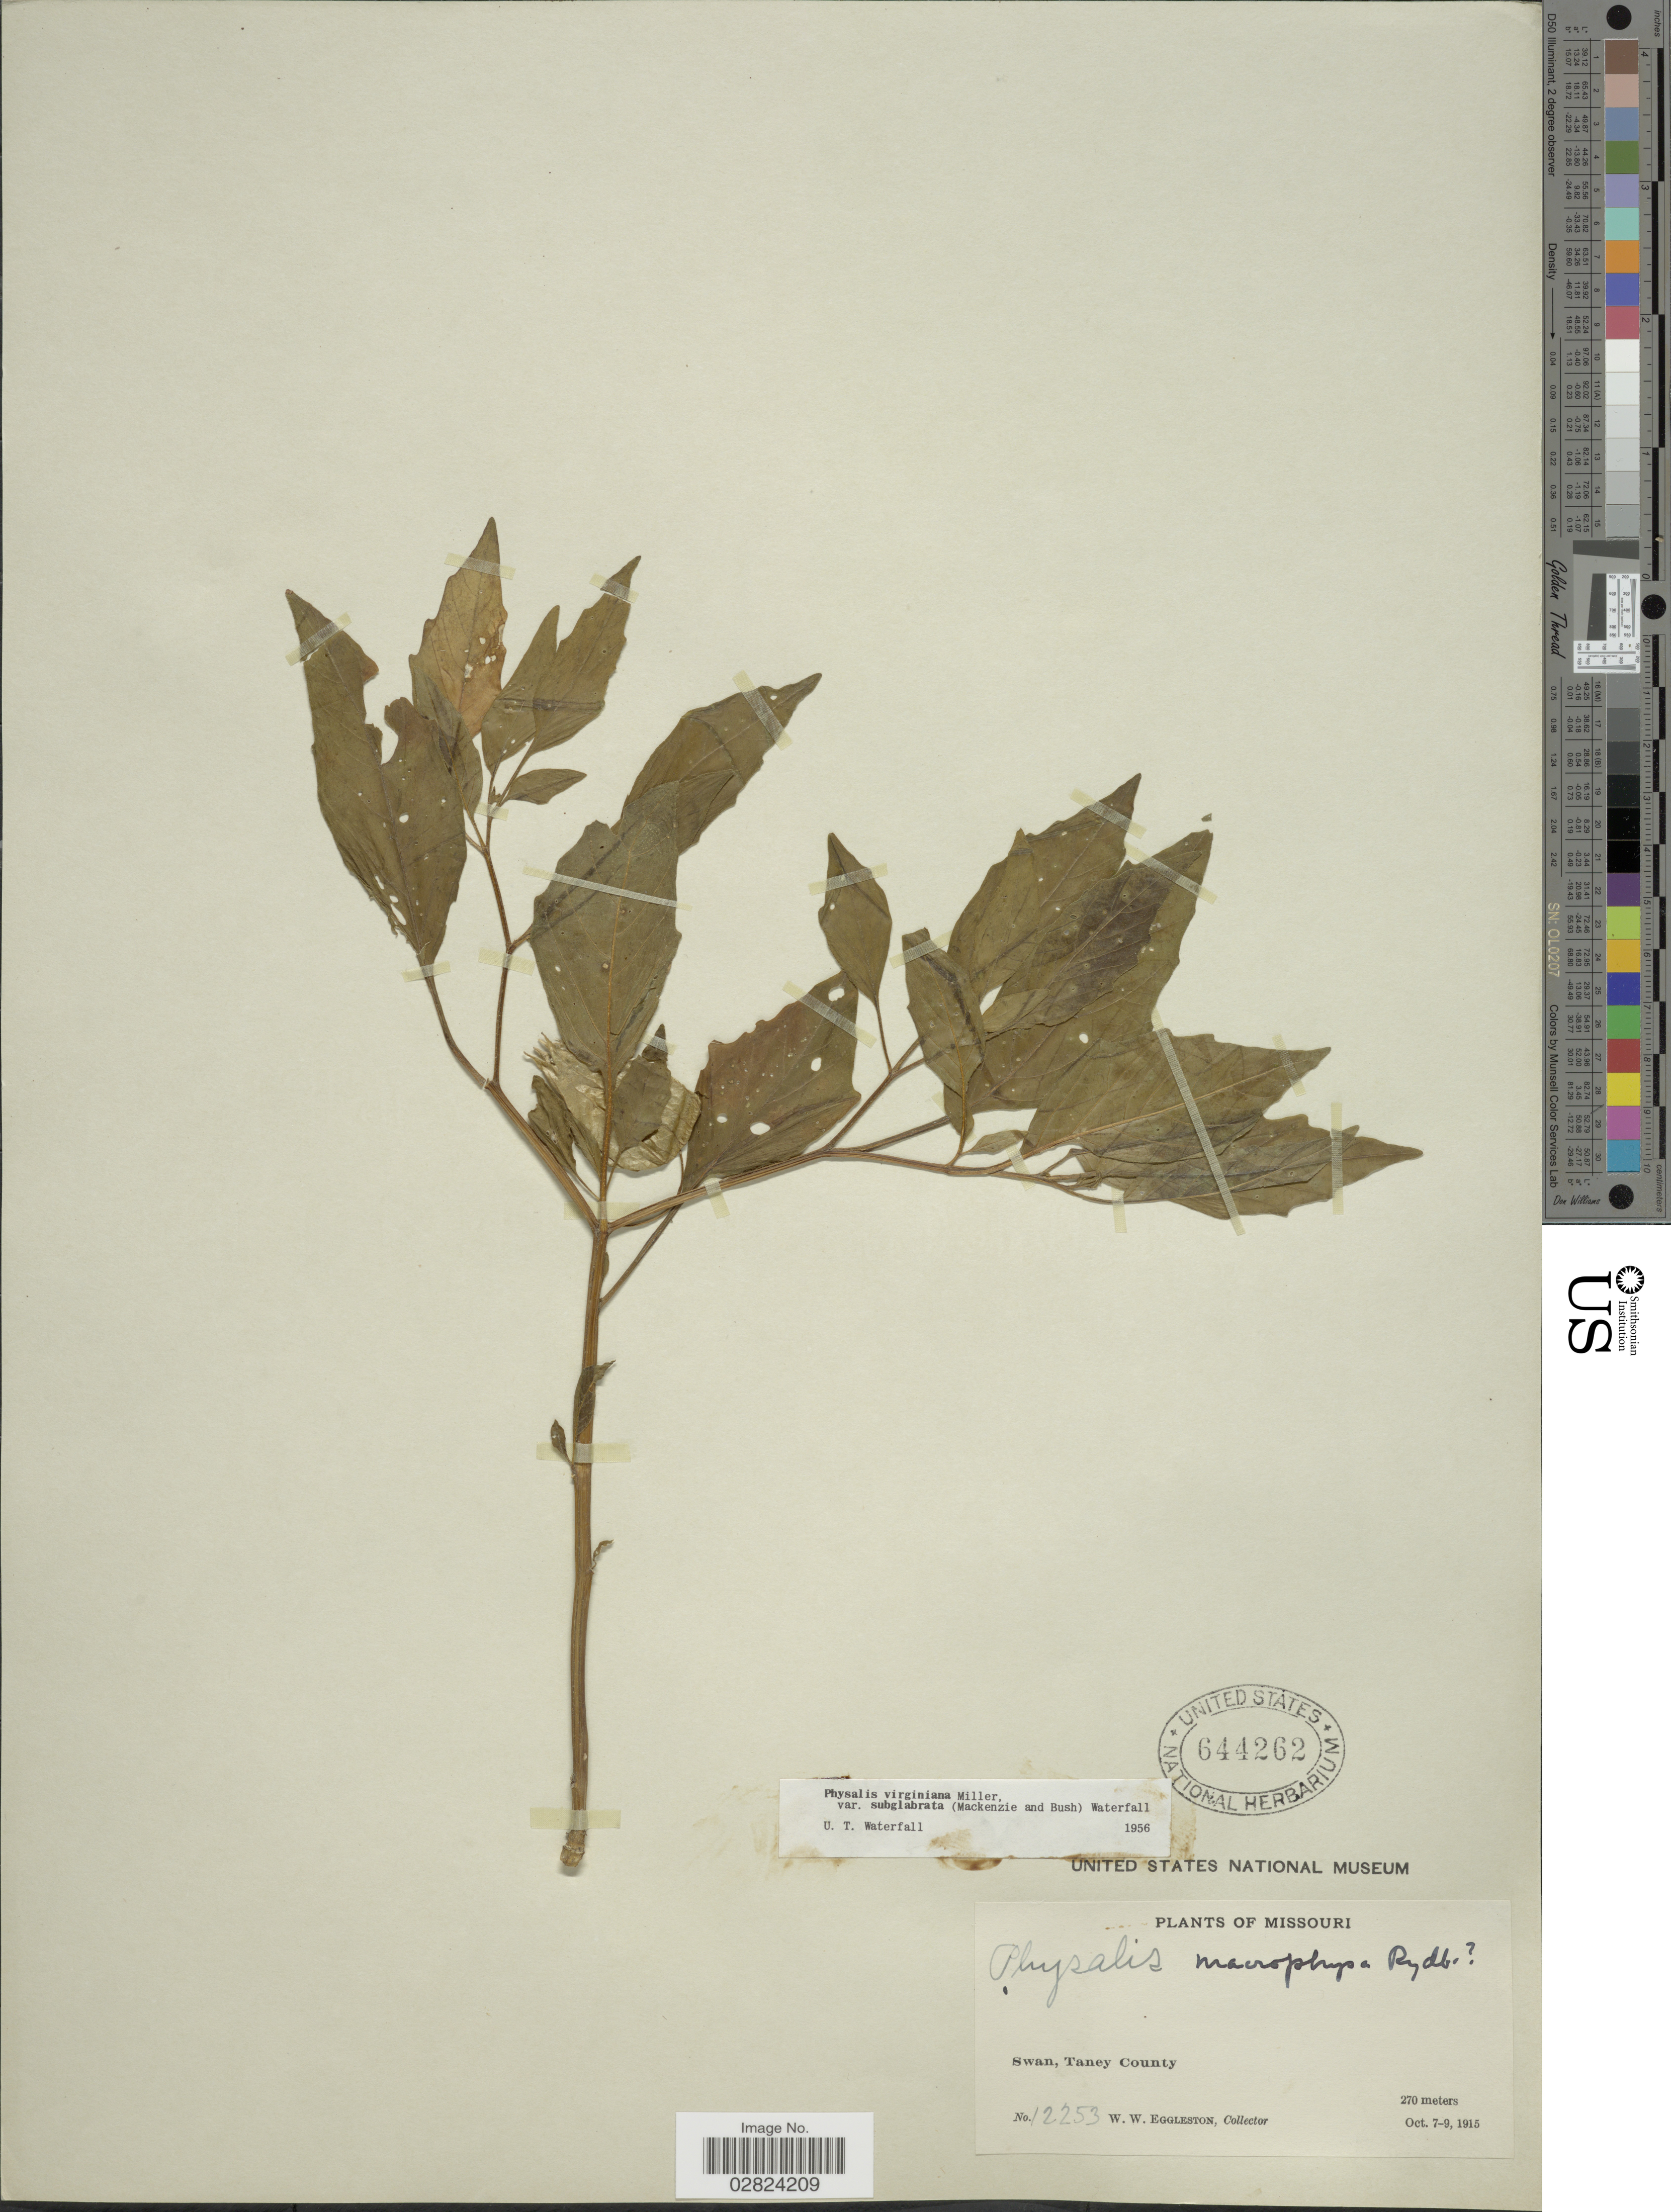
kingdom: Plantae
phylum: Tracheophyta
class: Magnoliopsida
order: Solanales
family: Solanaceae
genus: Physalis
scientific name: Physalis subglabrata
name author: Mack. & Bush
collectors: W. W. Eggleston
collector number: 12253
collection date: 1915-10-07/1915-10-09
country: United States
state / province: Missouri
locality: Swan, Taney County.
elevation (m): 270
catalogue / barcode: US 644262